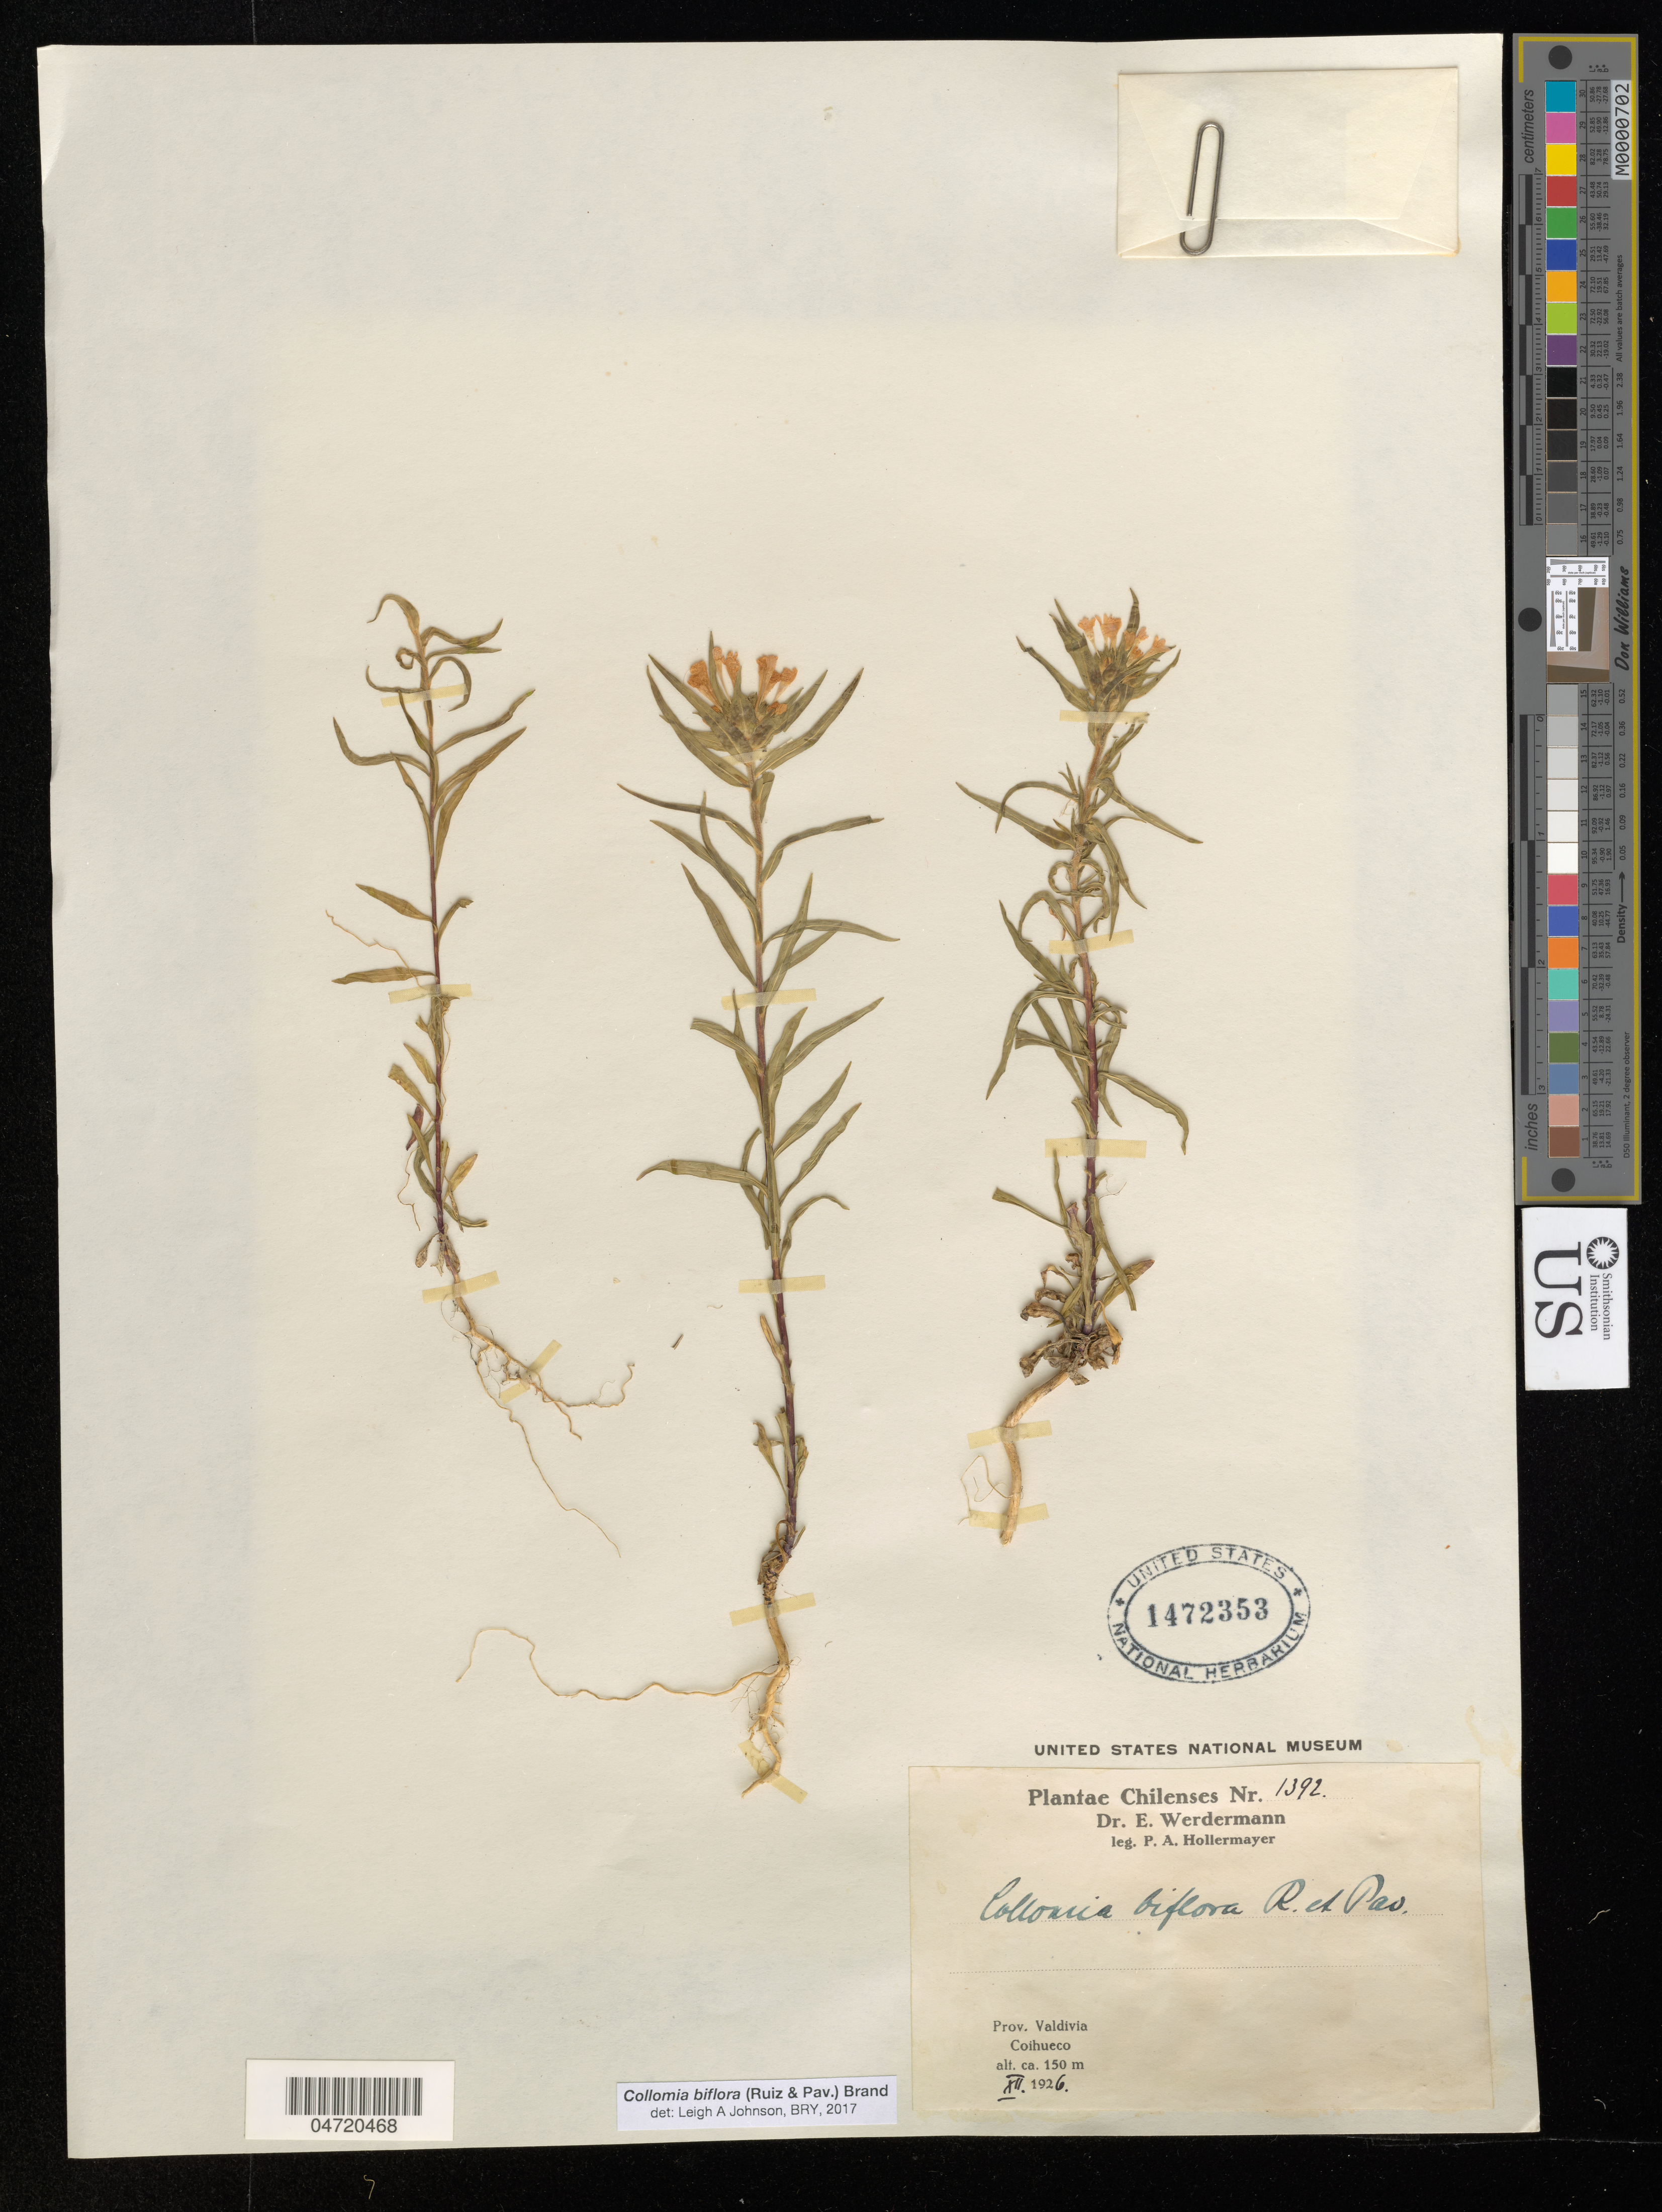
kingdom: Plantae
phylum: Tracheophyta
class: Magnoliopsida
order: Ericales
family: Polemoniaceae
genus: Collomia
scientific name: Collomia biflora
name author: (Ruiz & Pav.) Brand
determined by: Johnson, Leigh Alma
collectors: P. Hollermayer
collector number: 1392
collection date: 1926-12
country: Chile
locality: Prov. Valdivia. Coihueco.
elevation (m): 150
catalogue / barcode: US 1472353